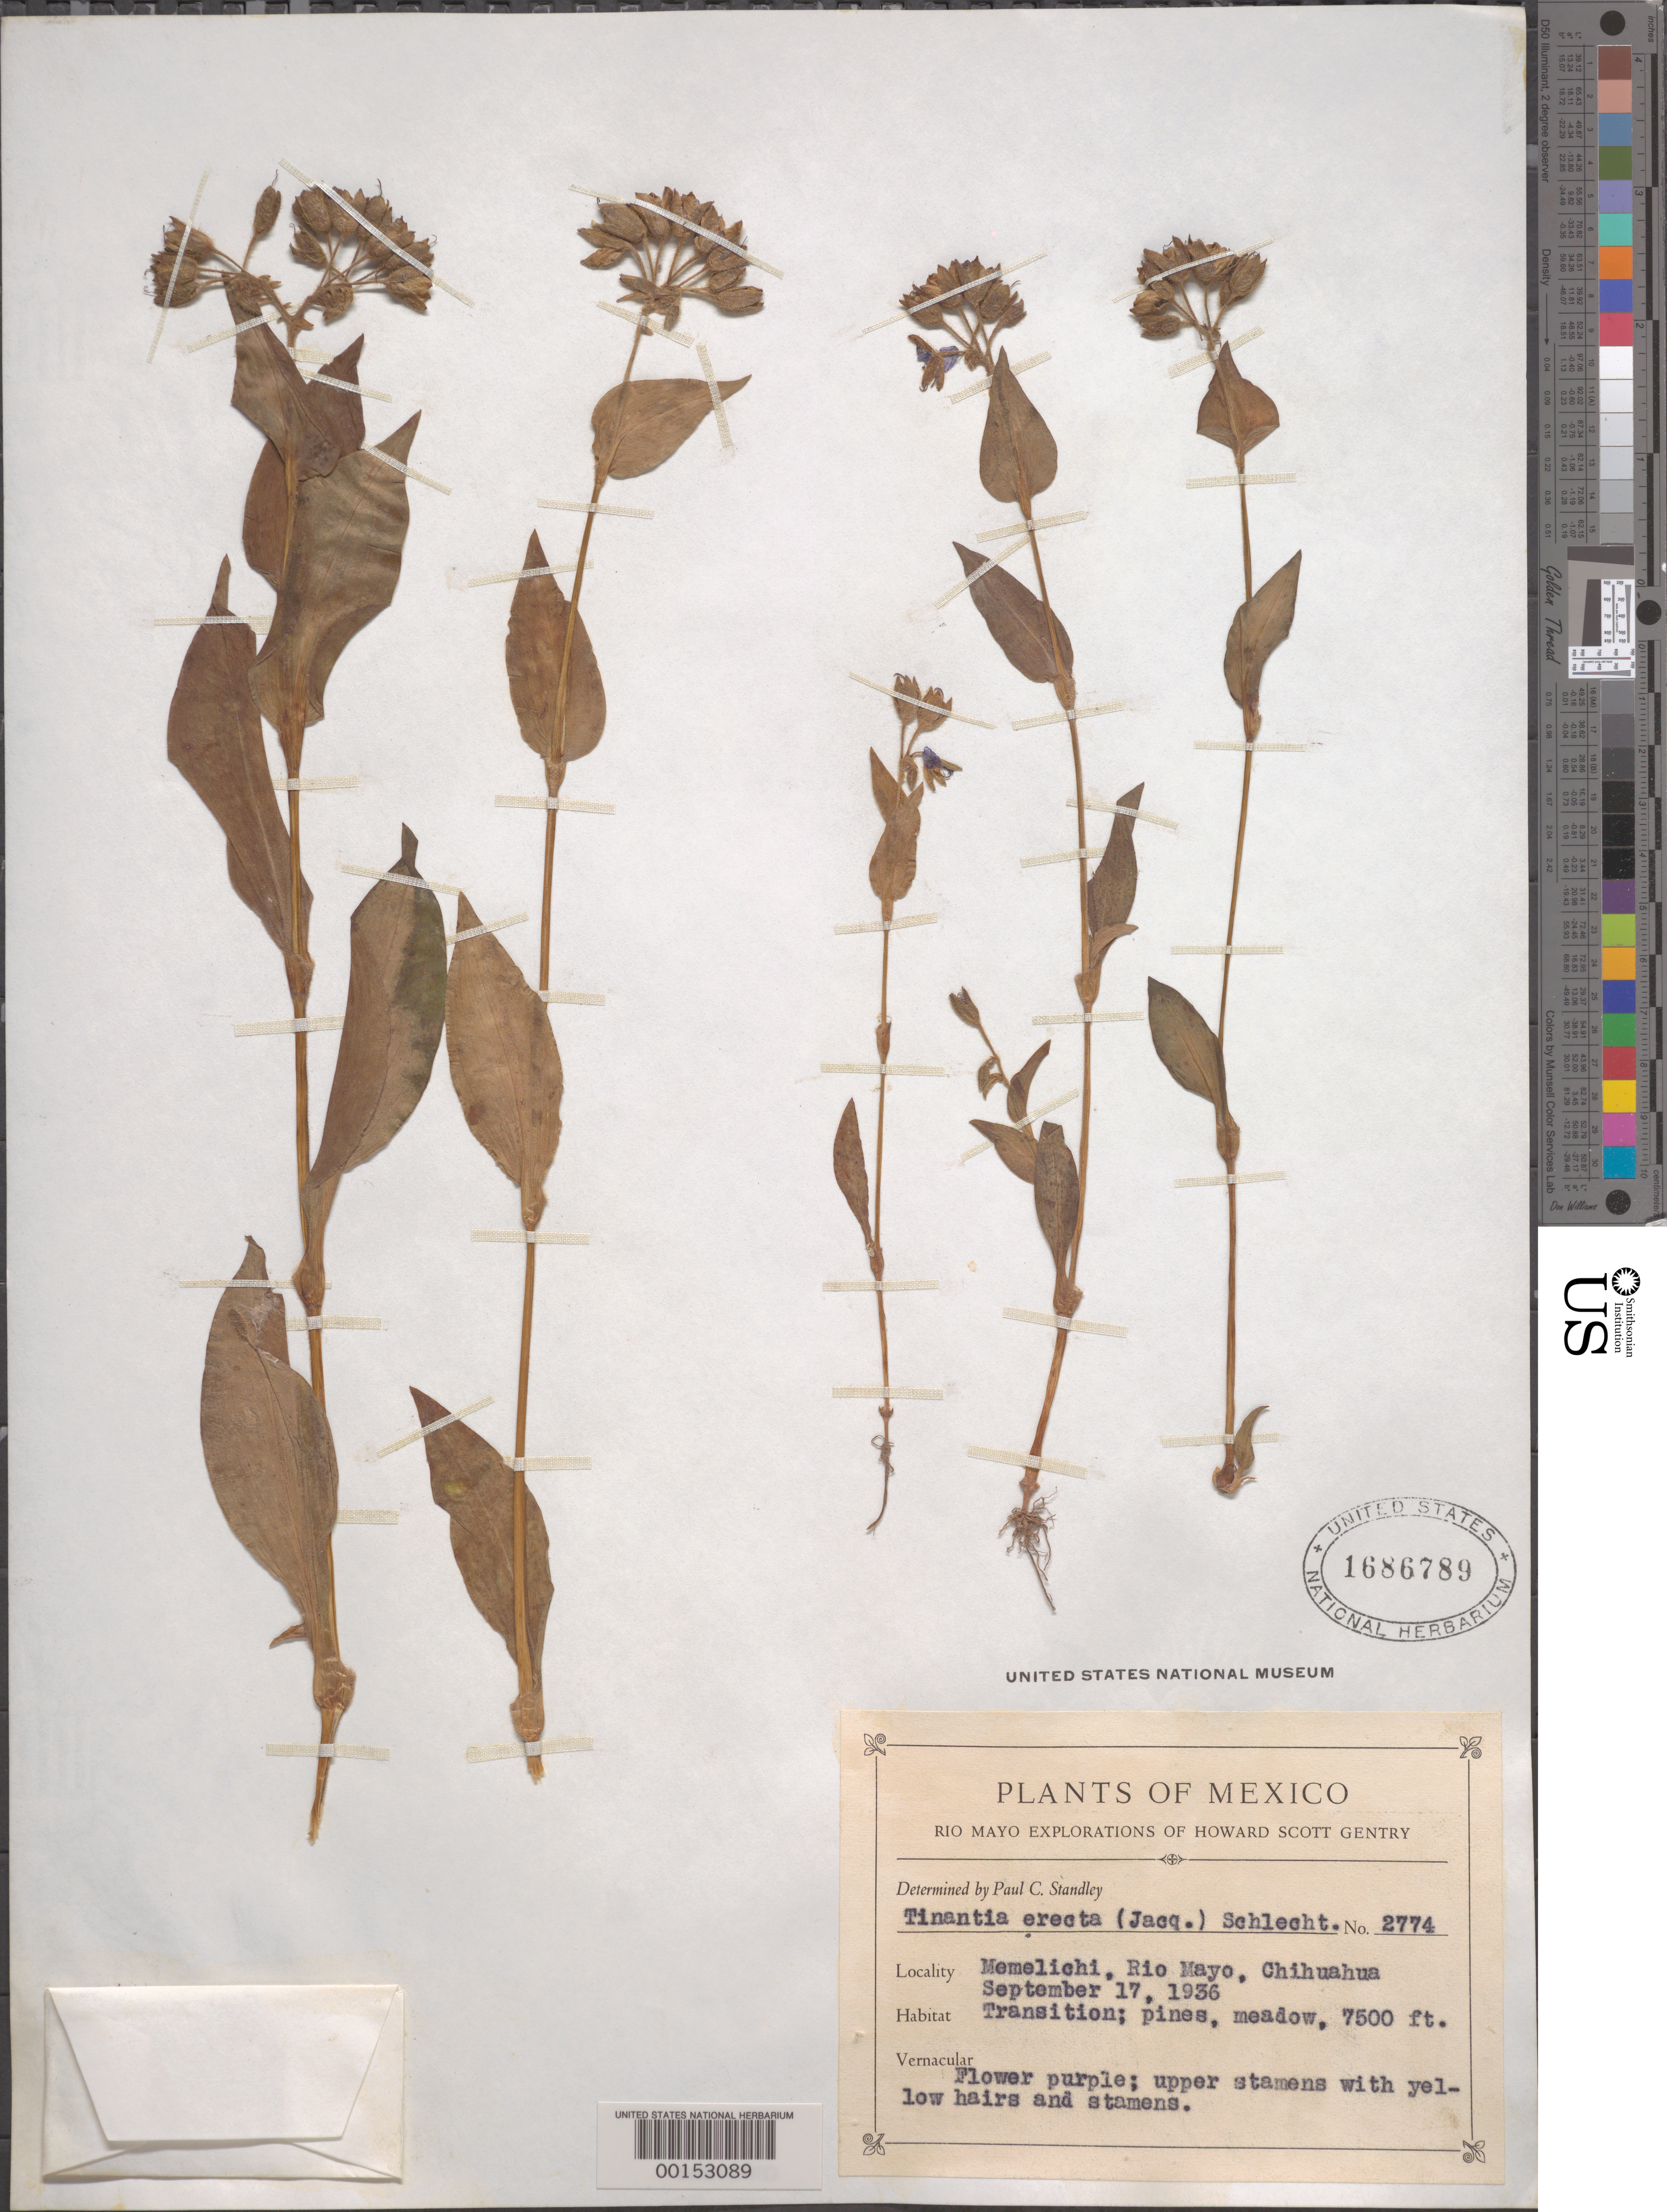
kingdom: Plantae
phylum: Tracheophyta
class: Liliopsida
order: Commelinales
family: Commelinaceae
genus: Tinantia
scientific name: Tinantia erecta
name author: (Jacq.) Fenzl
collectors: H. S. Gentry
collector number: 2774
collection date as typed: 17 Sep 1936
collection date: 1936-09-17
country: Mexico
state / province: Chihuahua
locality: Memelichi, Rio Mao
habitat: Transition meadow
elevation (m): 2288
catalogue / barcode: US 1686789